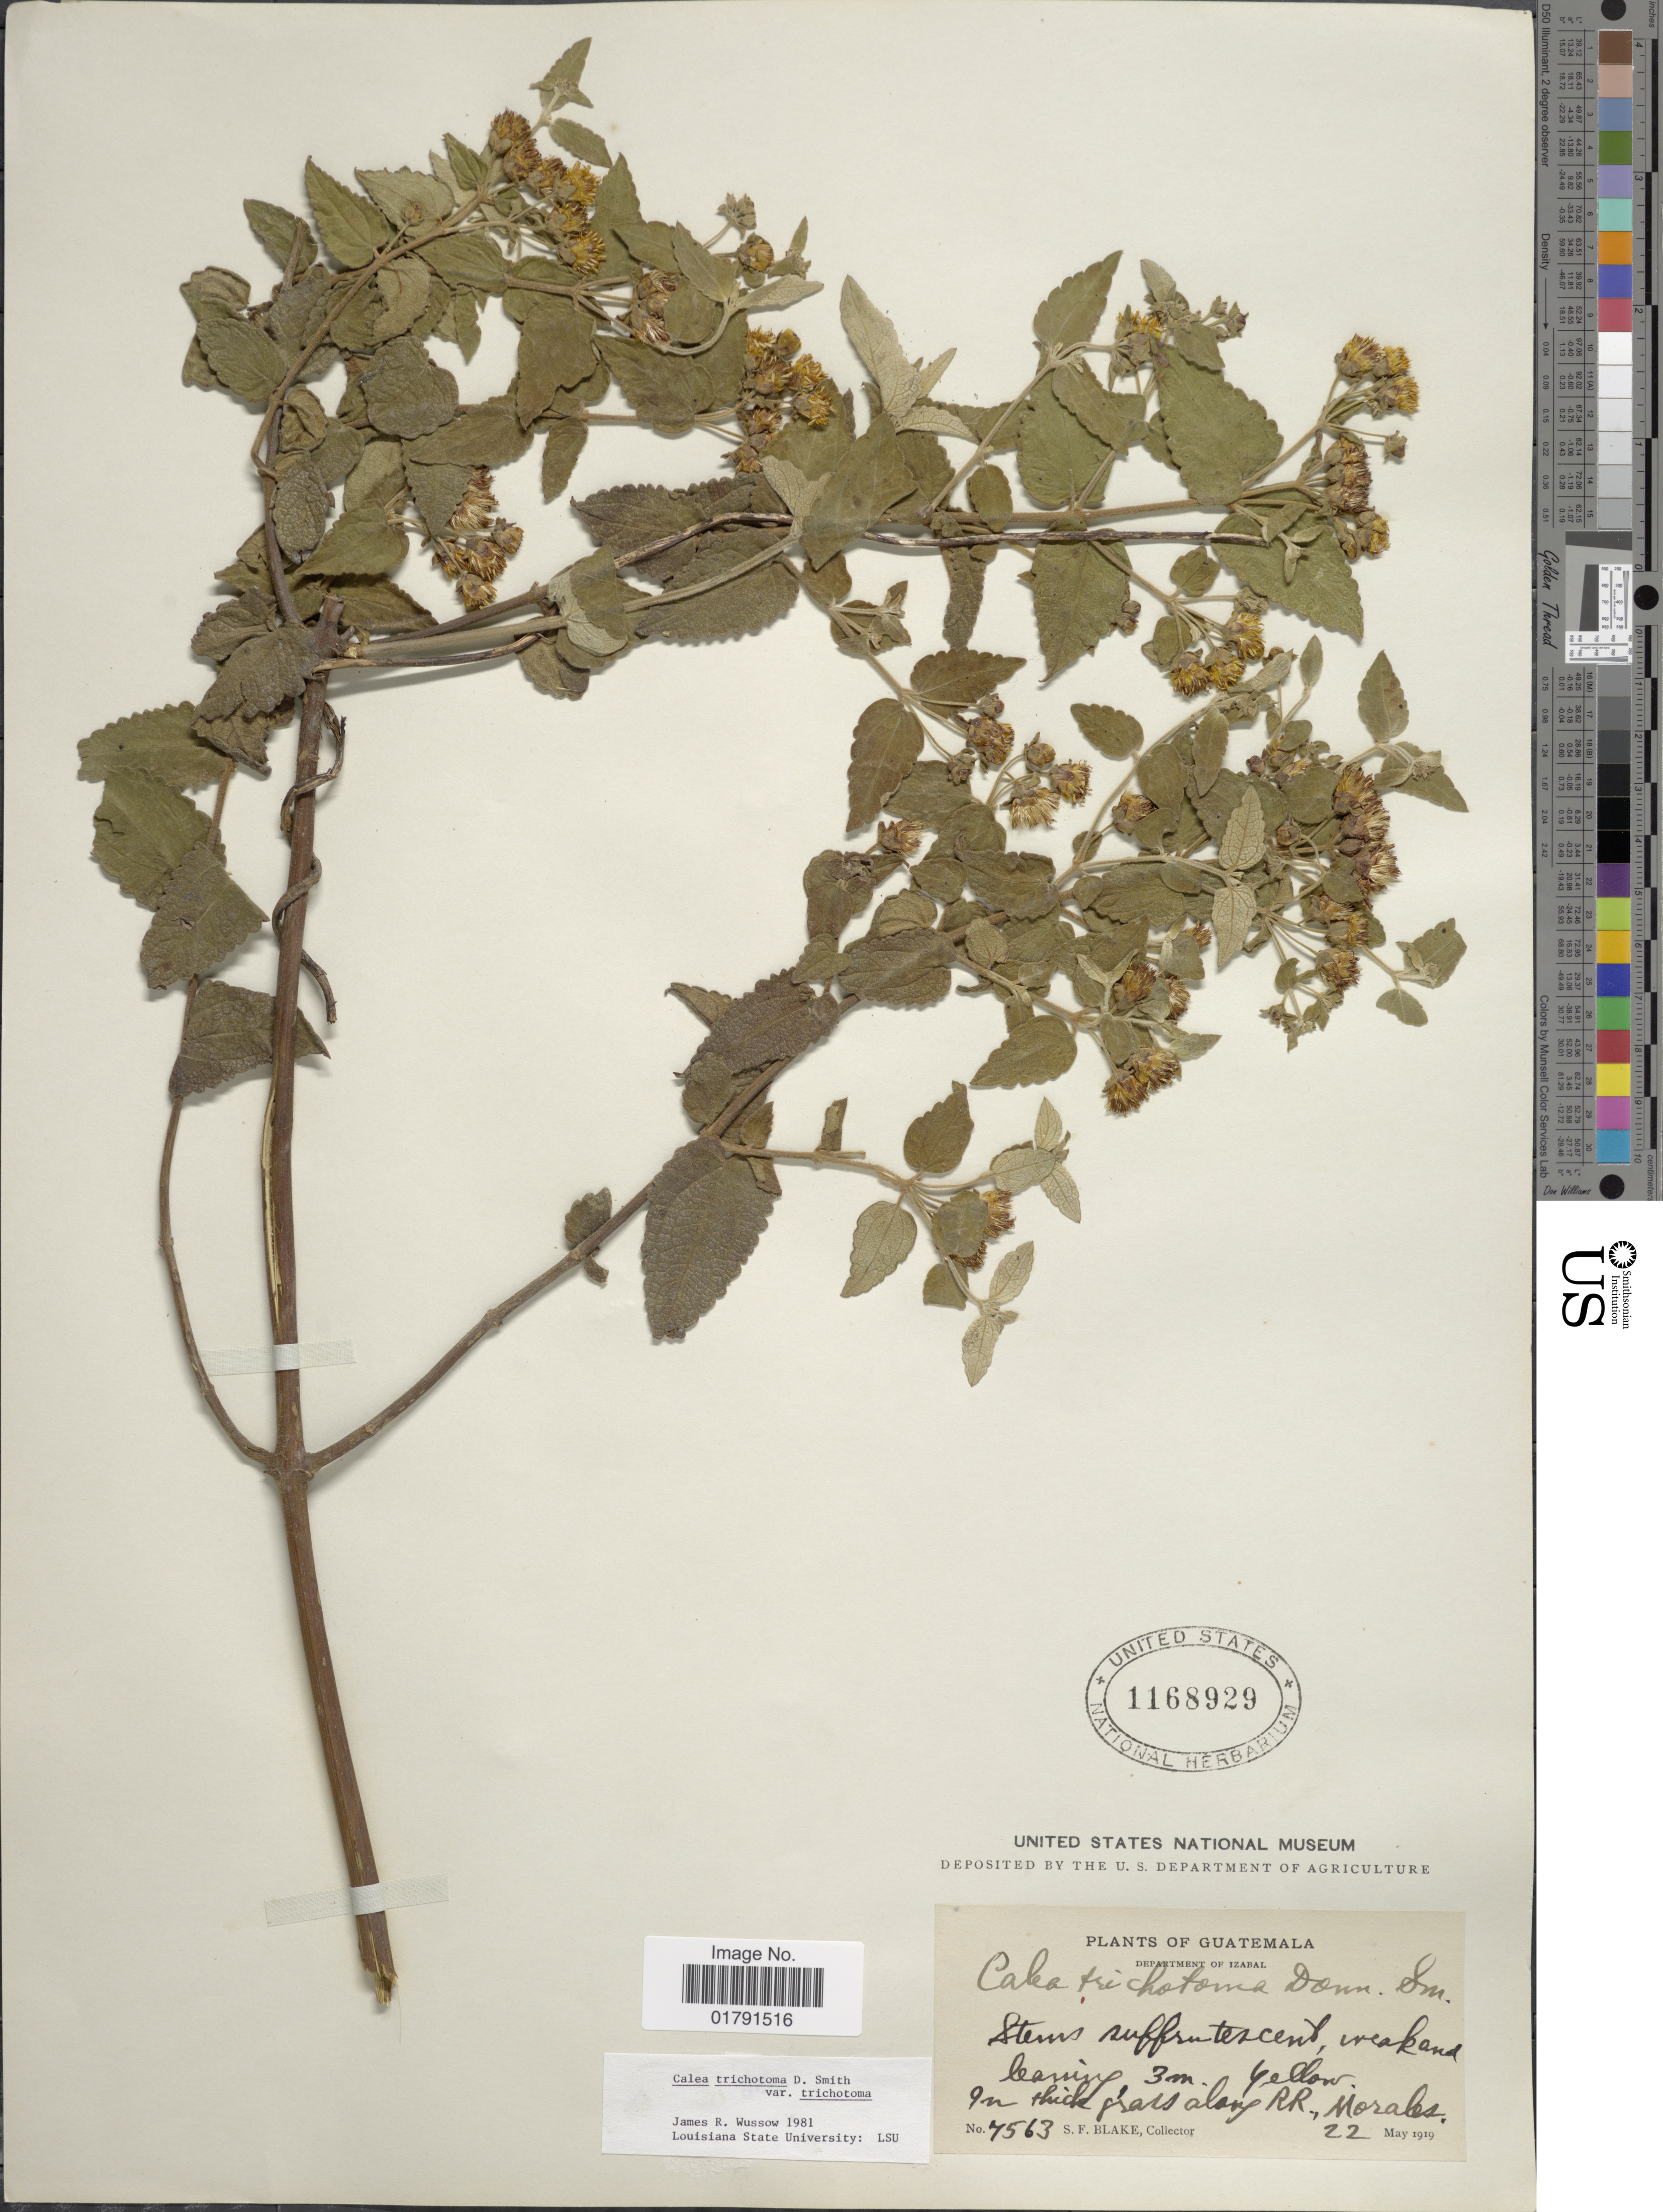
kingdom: Plantae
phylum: Tracheophyta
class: Magnoliopsida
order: Asterales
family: Asteraceae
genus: Calea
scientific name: Calea trichotoma var. trichotoma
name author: Donn. Sm.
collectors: S. Blake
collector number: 7563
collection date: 1919-05-22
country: Guatemala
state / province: Izabal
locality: Along RR. Morales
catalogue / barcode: US 1168929